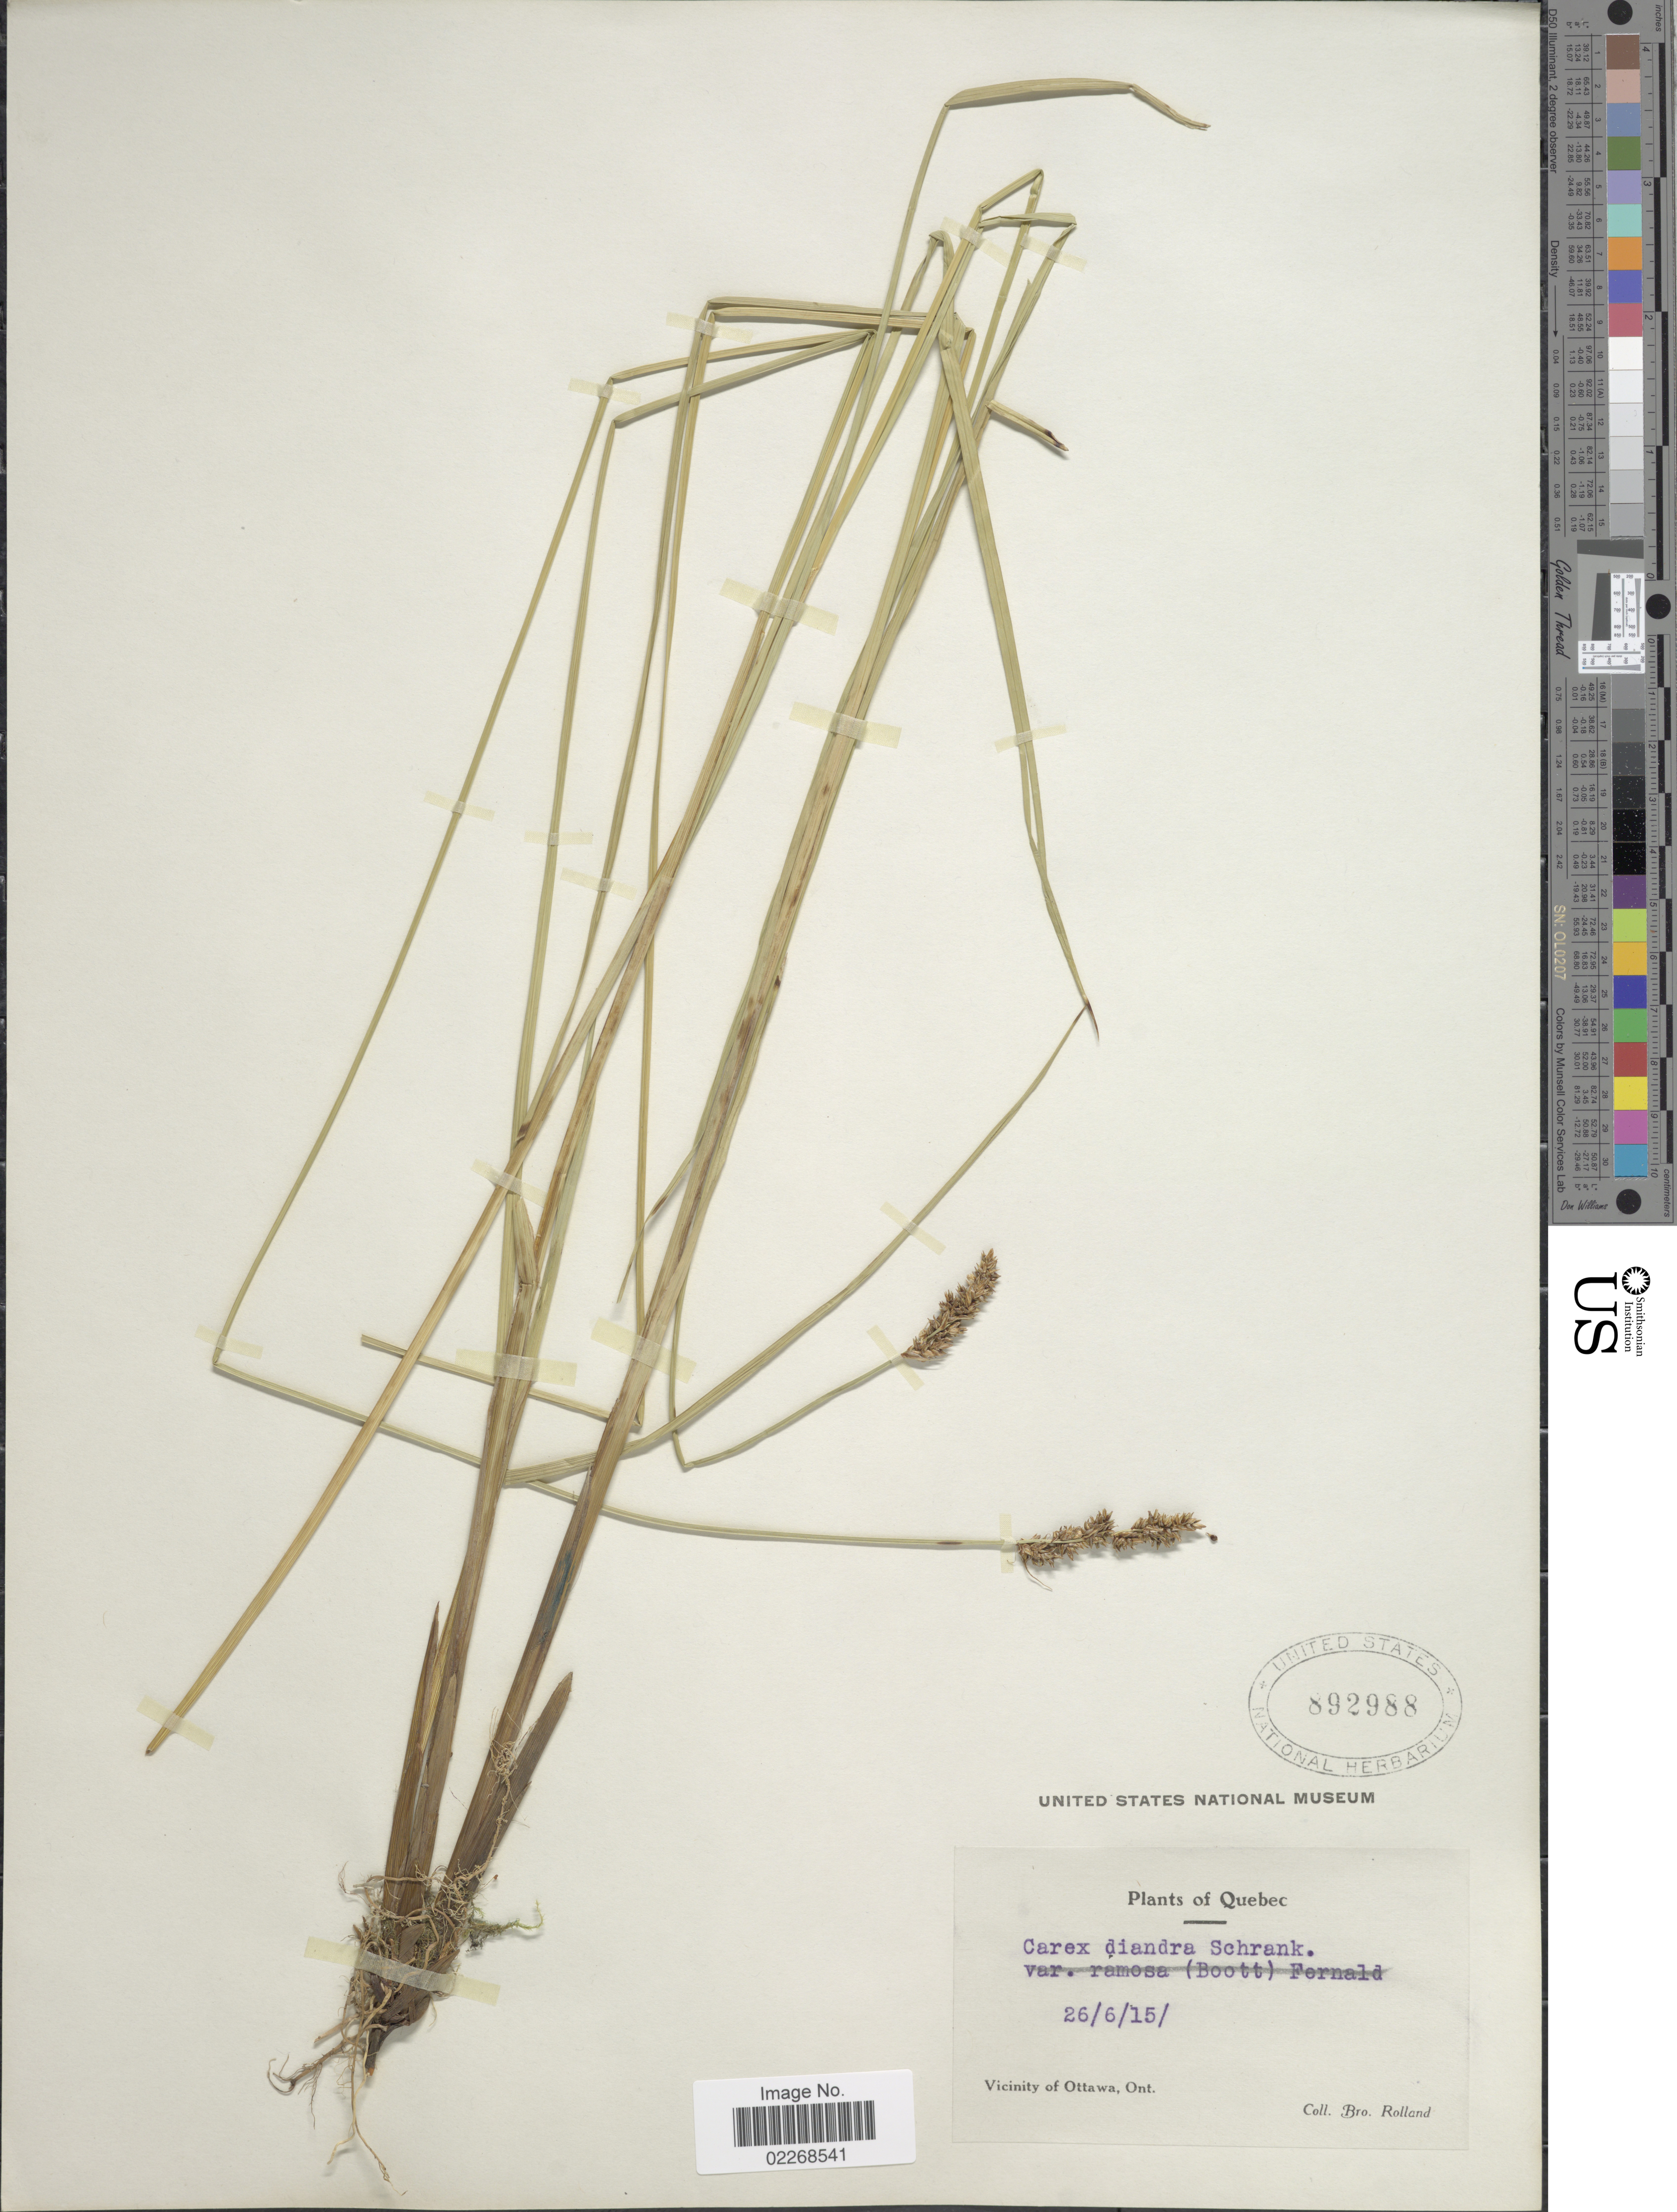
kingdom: Plantae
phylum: Tracheophyta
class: Liliopsida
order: Poales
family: Cyperaceae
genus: Carex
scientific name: Carex diandra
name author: Schrank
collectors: B. Rolland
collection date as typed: Transcribed d/m/y: 26/6/15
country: Canada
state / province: Ontario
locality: Quebec, vicinity of Ottawa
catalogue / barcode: US 892988